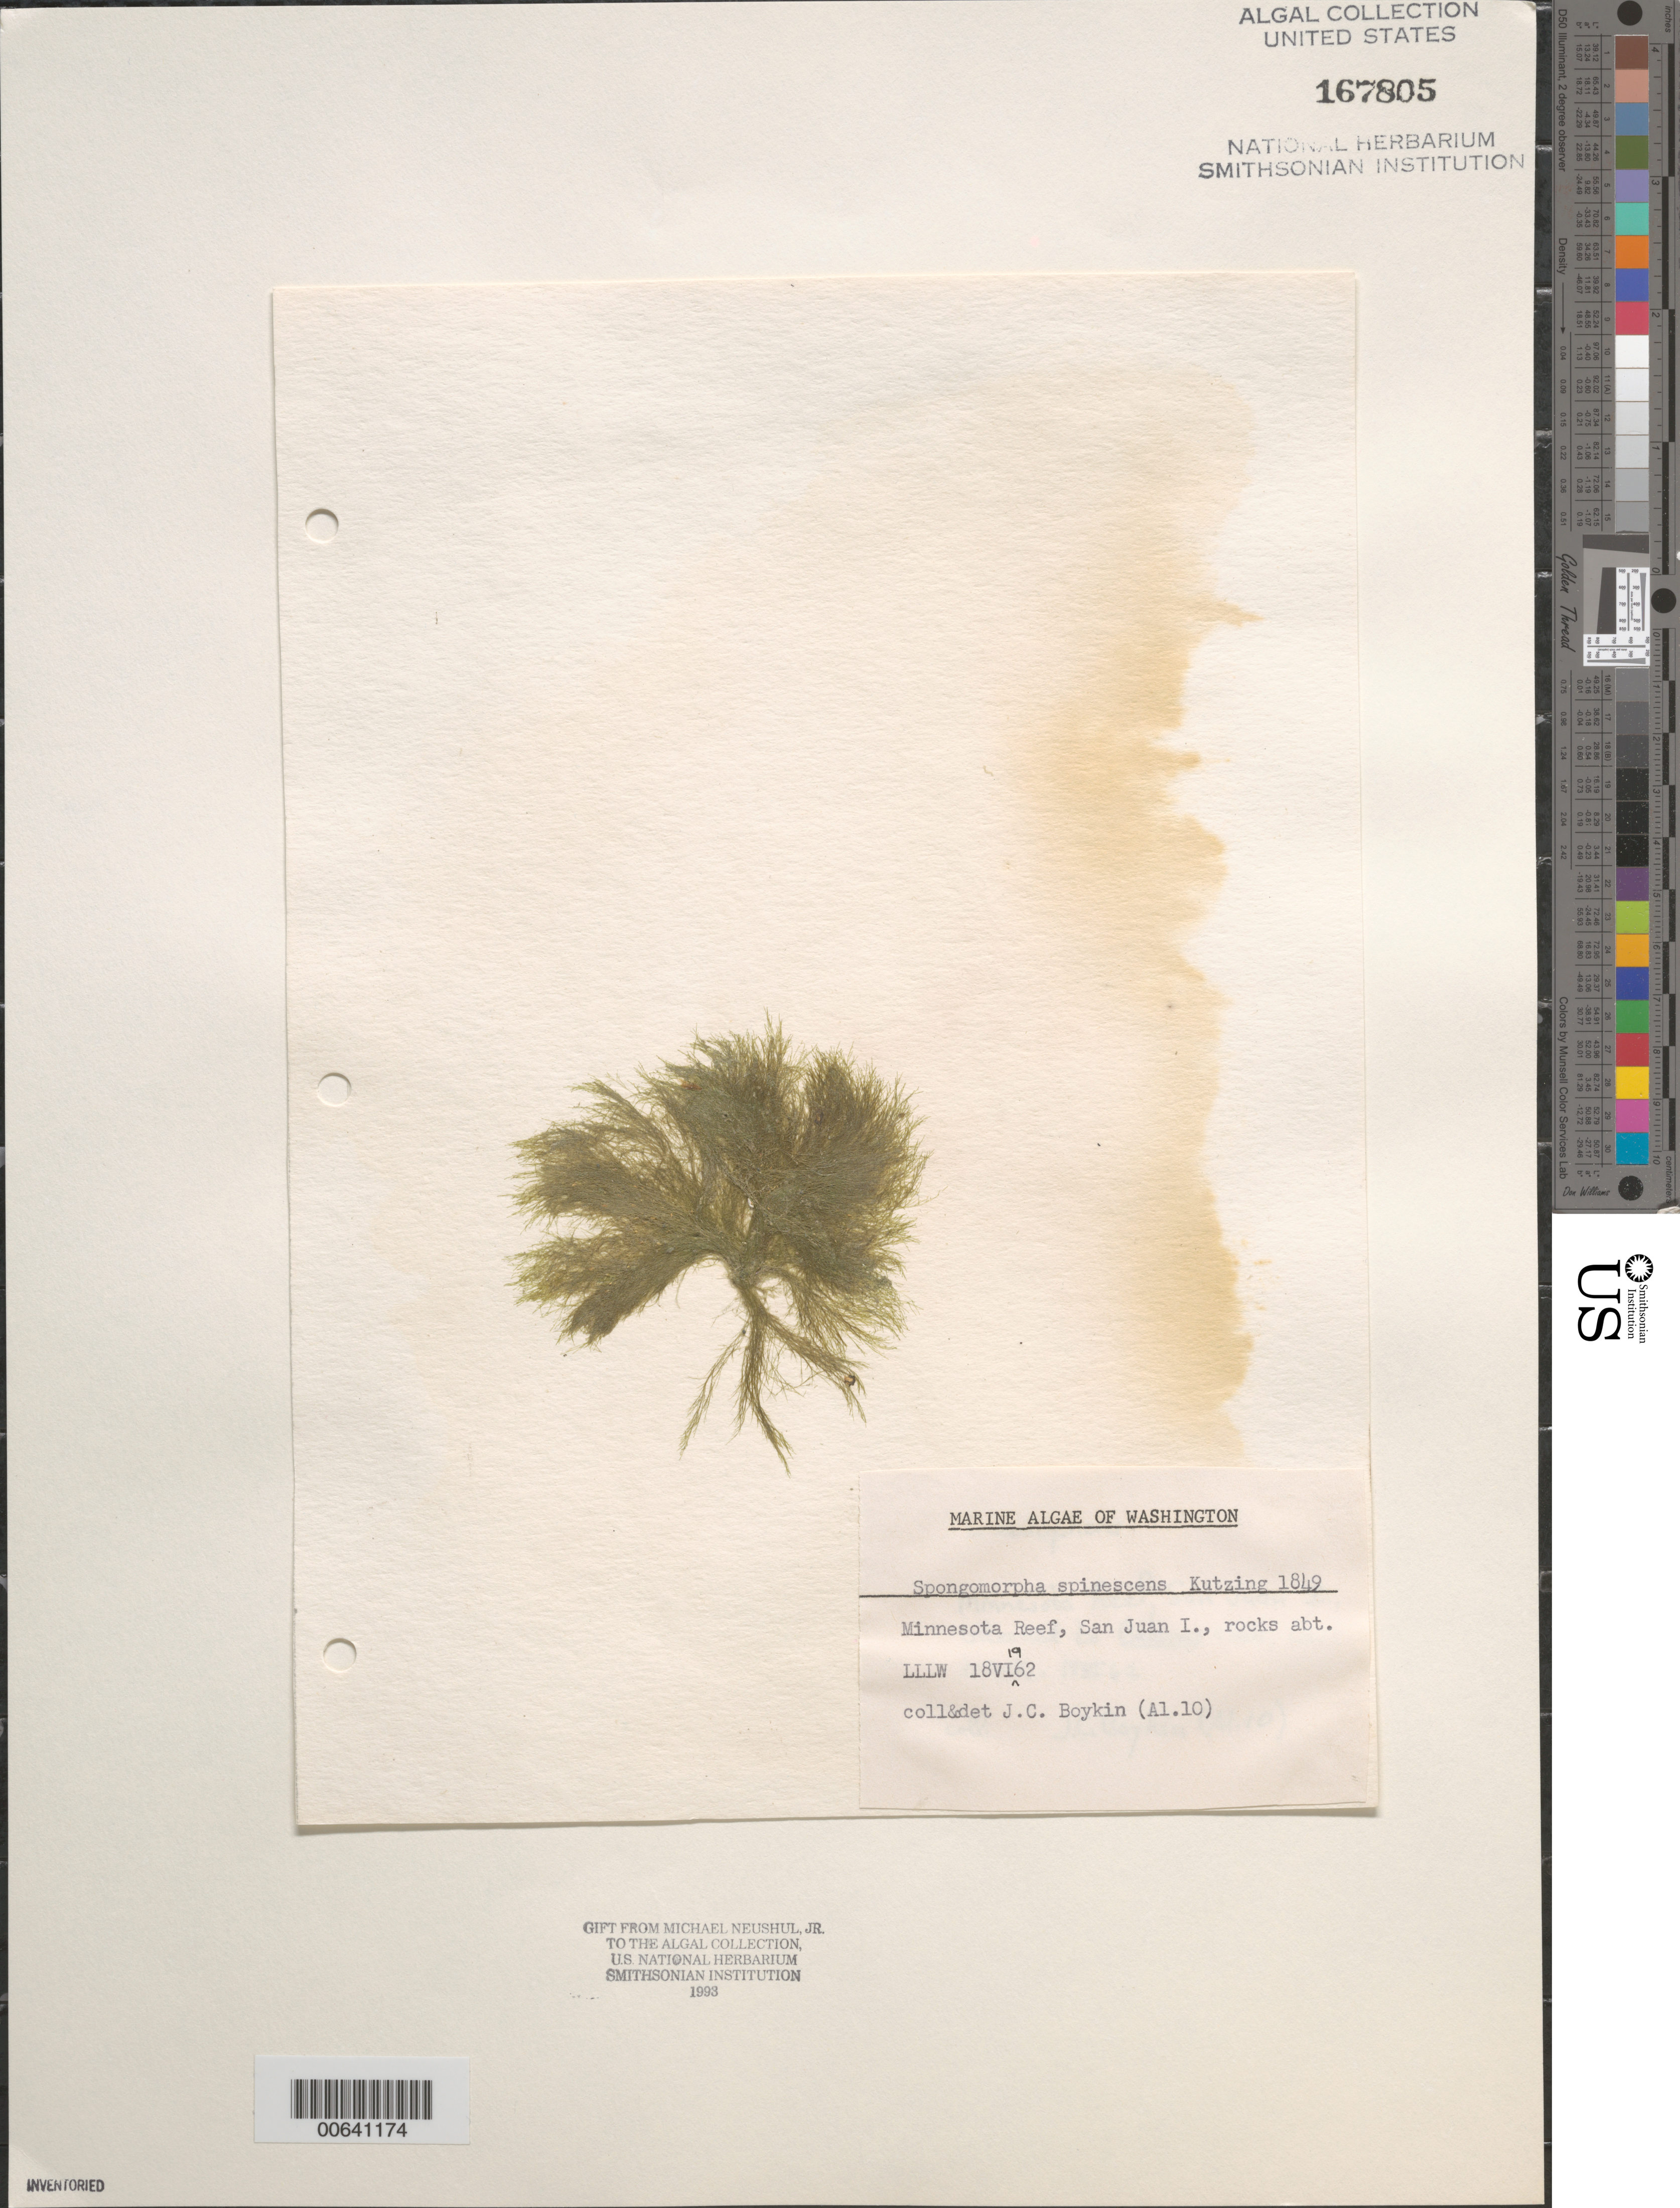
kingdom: Plantae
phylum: Chlorophyta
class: Ulvophyceae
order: Ulotrichales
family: Ulotrichaceae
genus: Acrosiphonia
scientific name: Acrosiphonia spinescens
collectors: J. Boykin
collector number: A1.10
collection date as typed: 18 Jun 1962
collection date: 1962-06-18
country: United States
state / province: Washington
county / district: San Juan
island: San Juan Island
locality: Minnesota Reef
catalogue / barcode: US 167805